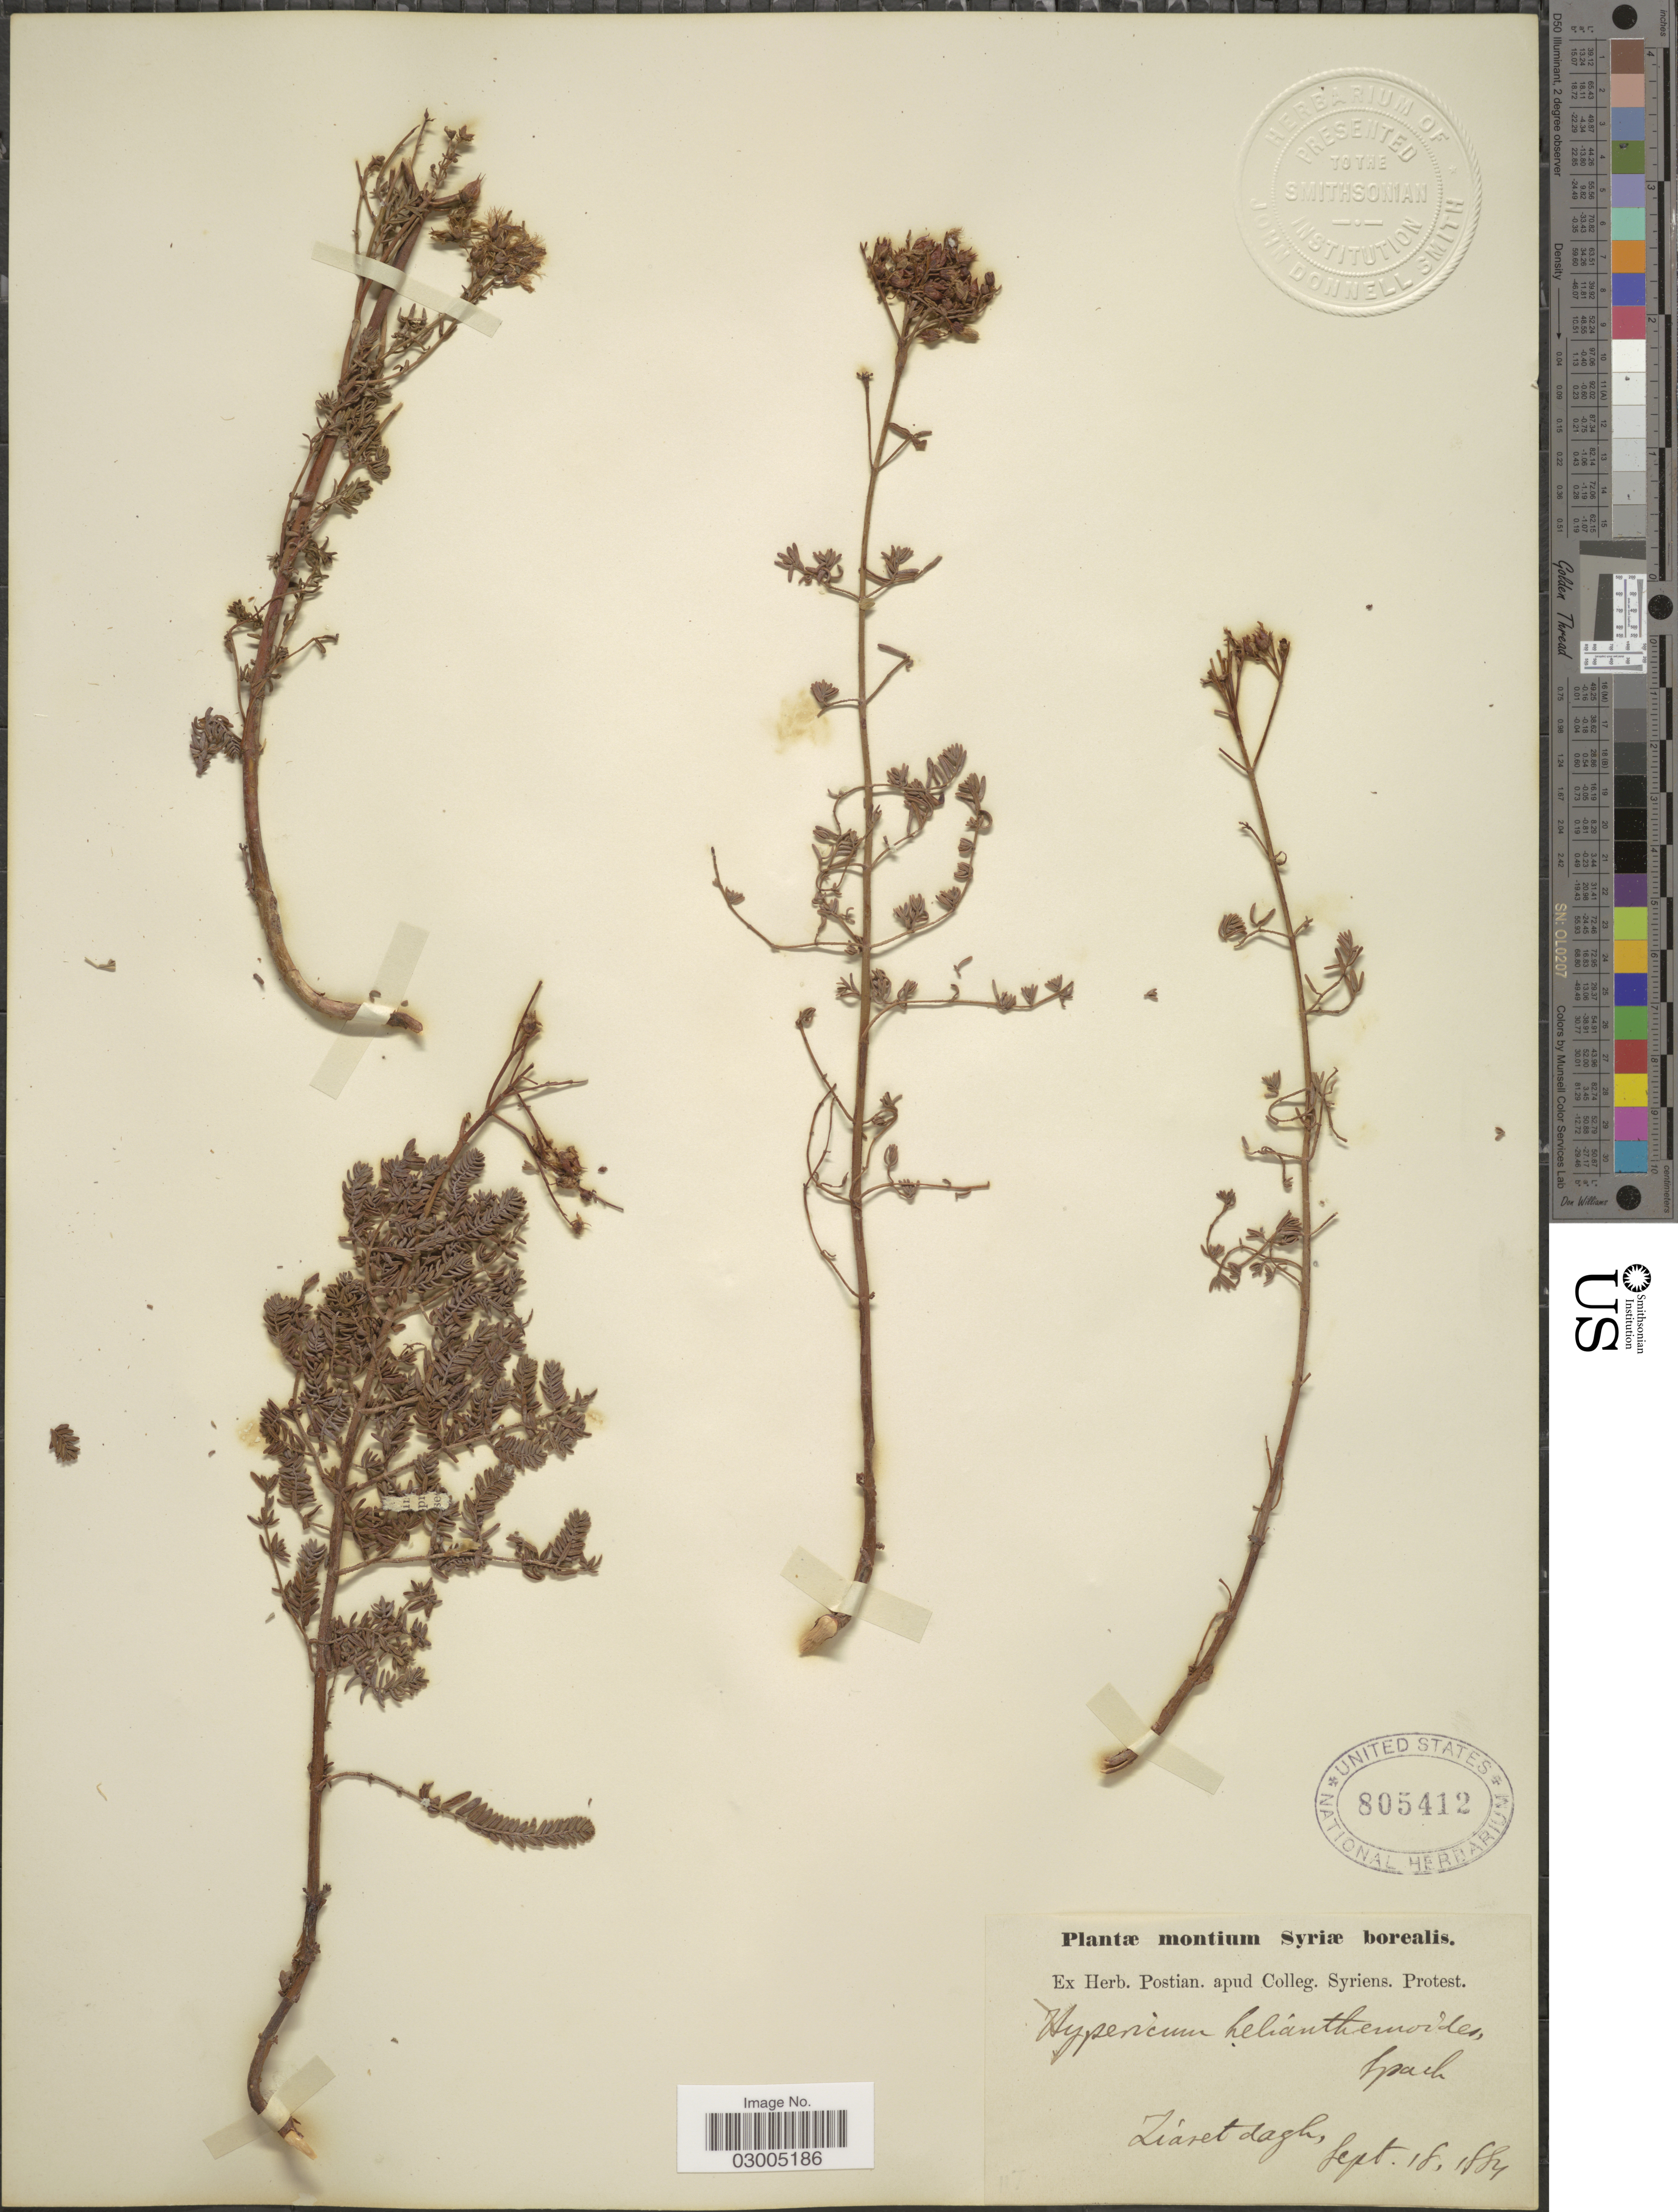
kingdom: Plantae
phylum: Tracheophyta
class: Magnoliopsida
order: Malpighiales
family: Hypericaceae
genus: Hypericum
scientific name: Hypericum helianthemoides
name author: (Spach) Boiss.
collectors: ex herb. Postian. apud Colleg. Syriens. Protest. USE "Fannie P. A. Shepard" (10308853) AS PRIMARY COLLECTOR INSTEAD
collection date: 1884-09-18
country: Syria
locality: Syriæ borealis. Luiaretdagh [interpreted].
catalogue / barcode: US 805412